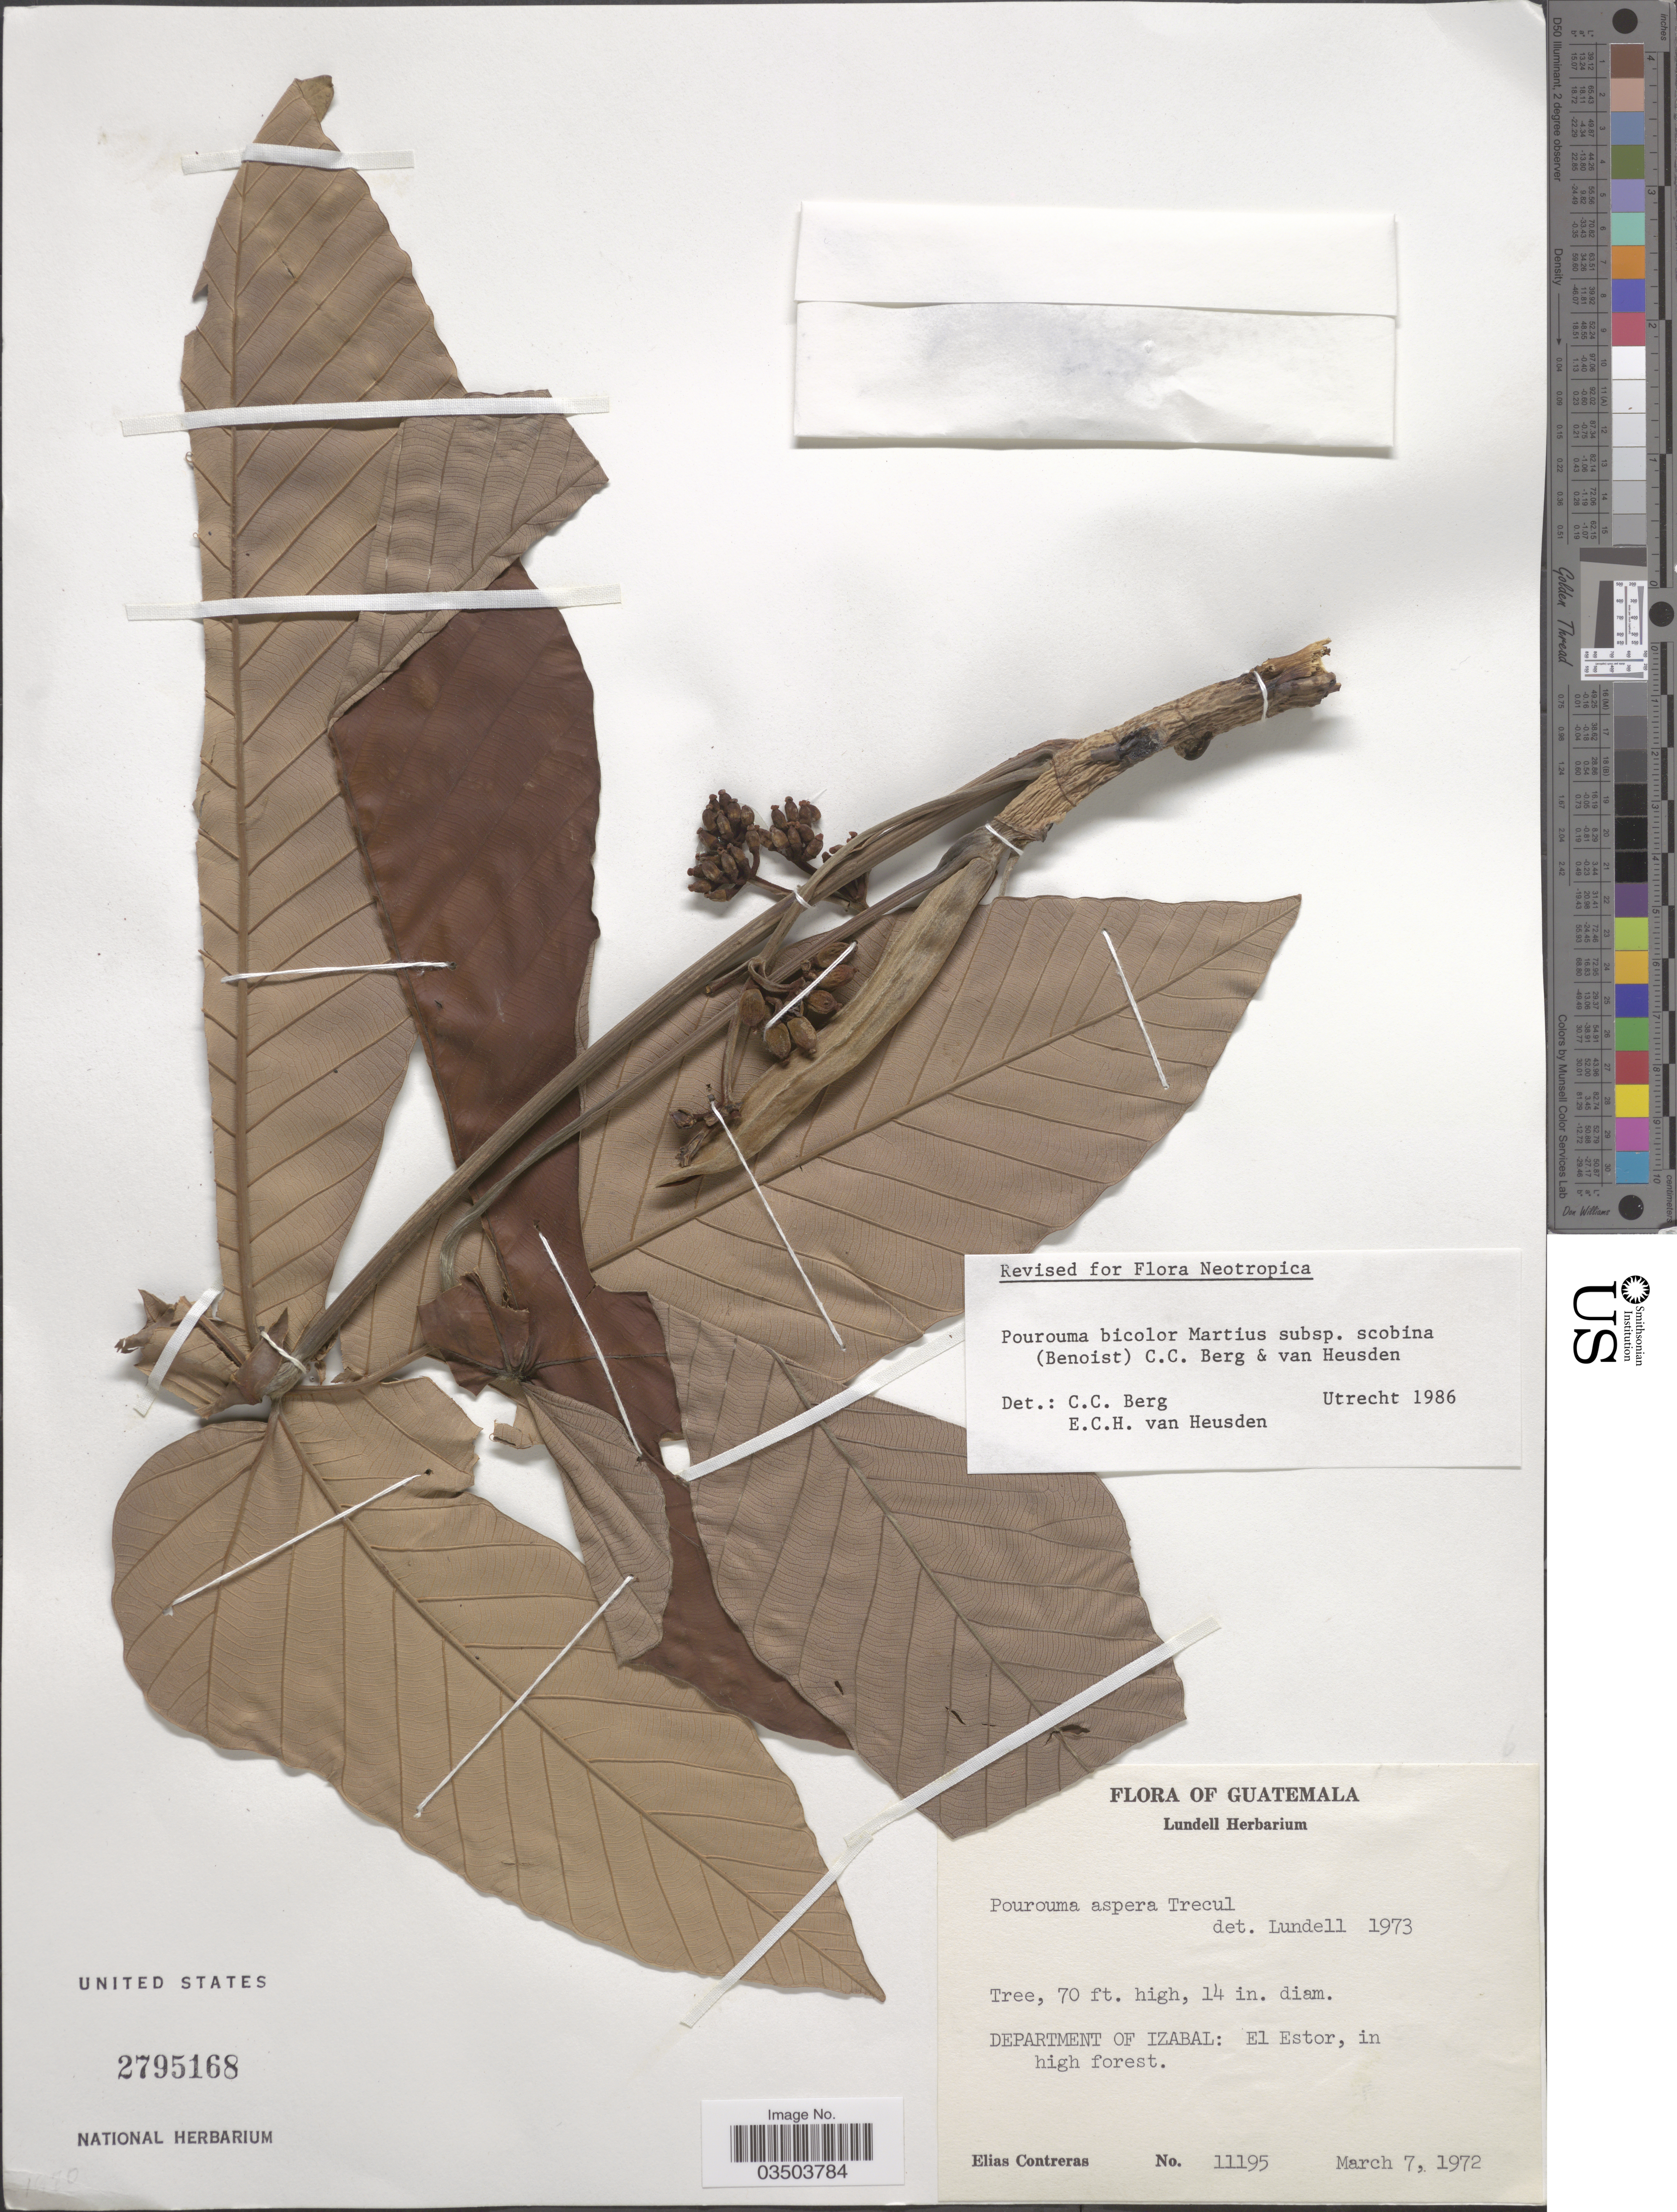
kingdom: Plantae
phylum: Tracheophyta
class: Magnoliopsida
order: Rosales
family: Urticaceae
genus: Pourouma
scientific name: Pourouma bicolor subsp. scobina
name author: (Benoist) C.C. Berg & Heusden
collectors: E. Contreras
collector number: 11195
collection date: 1972-03-07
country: Guatemala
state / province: Izabal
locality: Department of Izabal: El Estor, in high forest.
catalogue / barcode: US 2795168